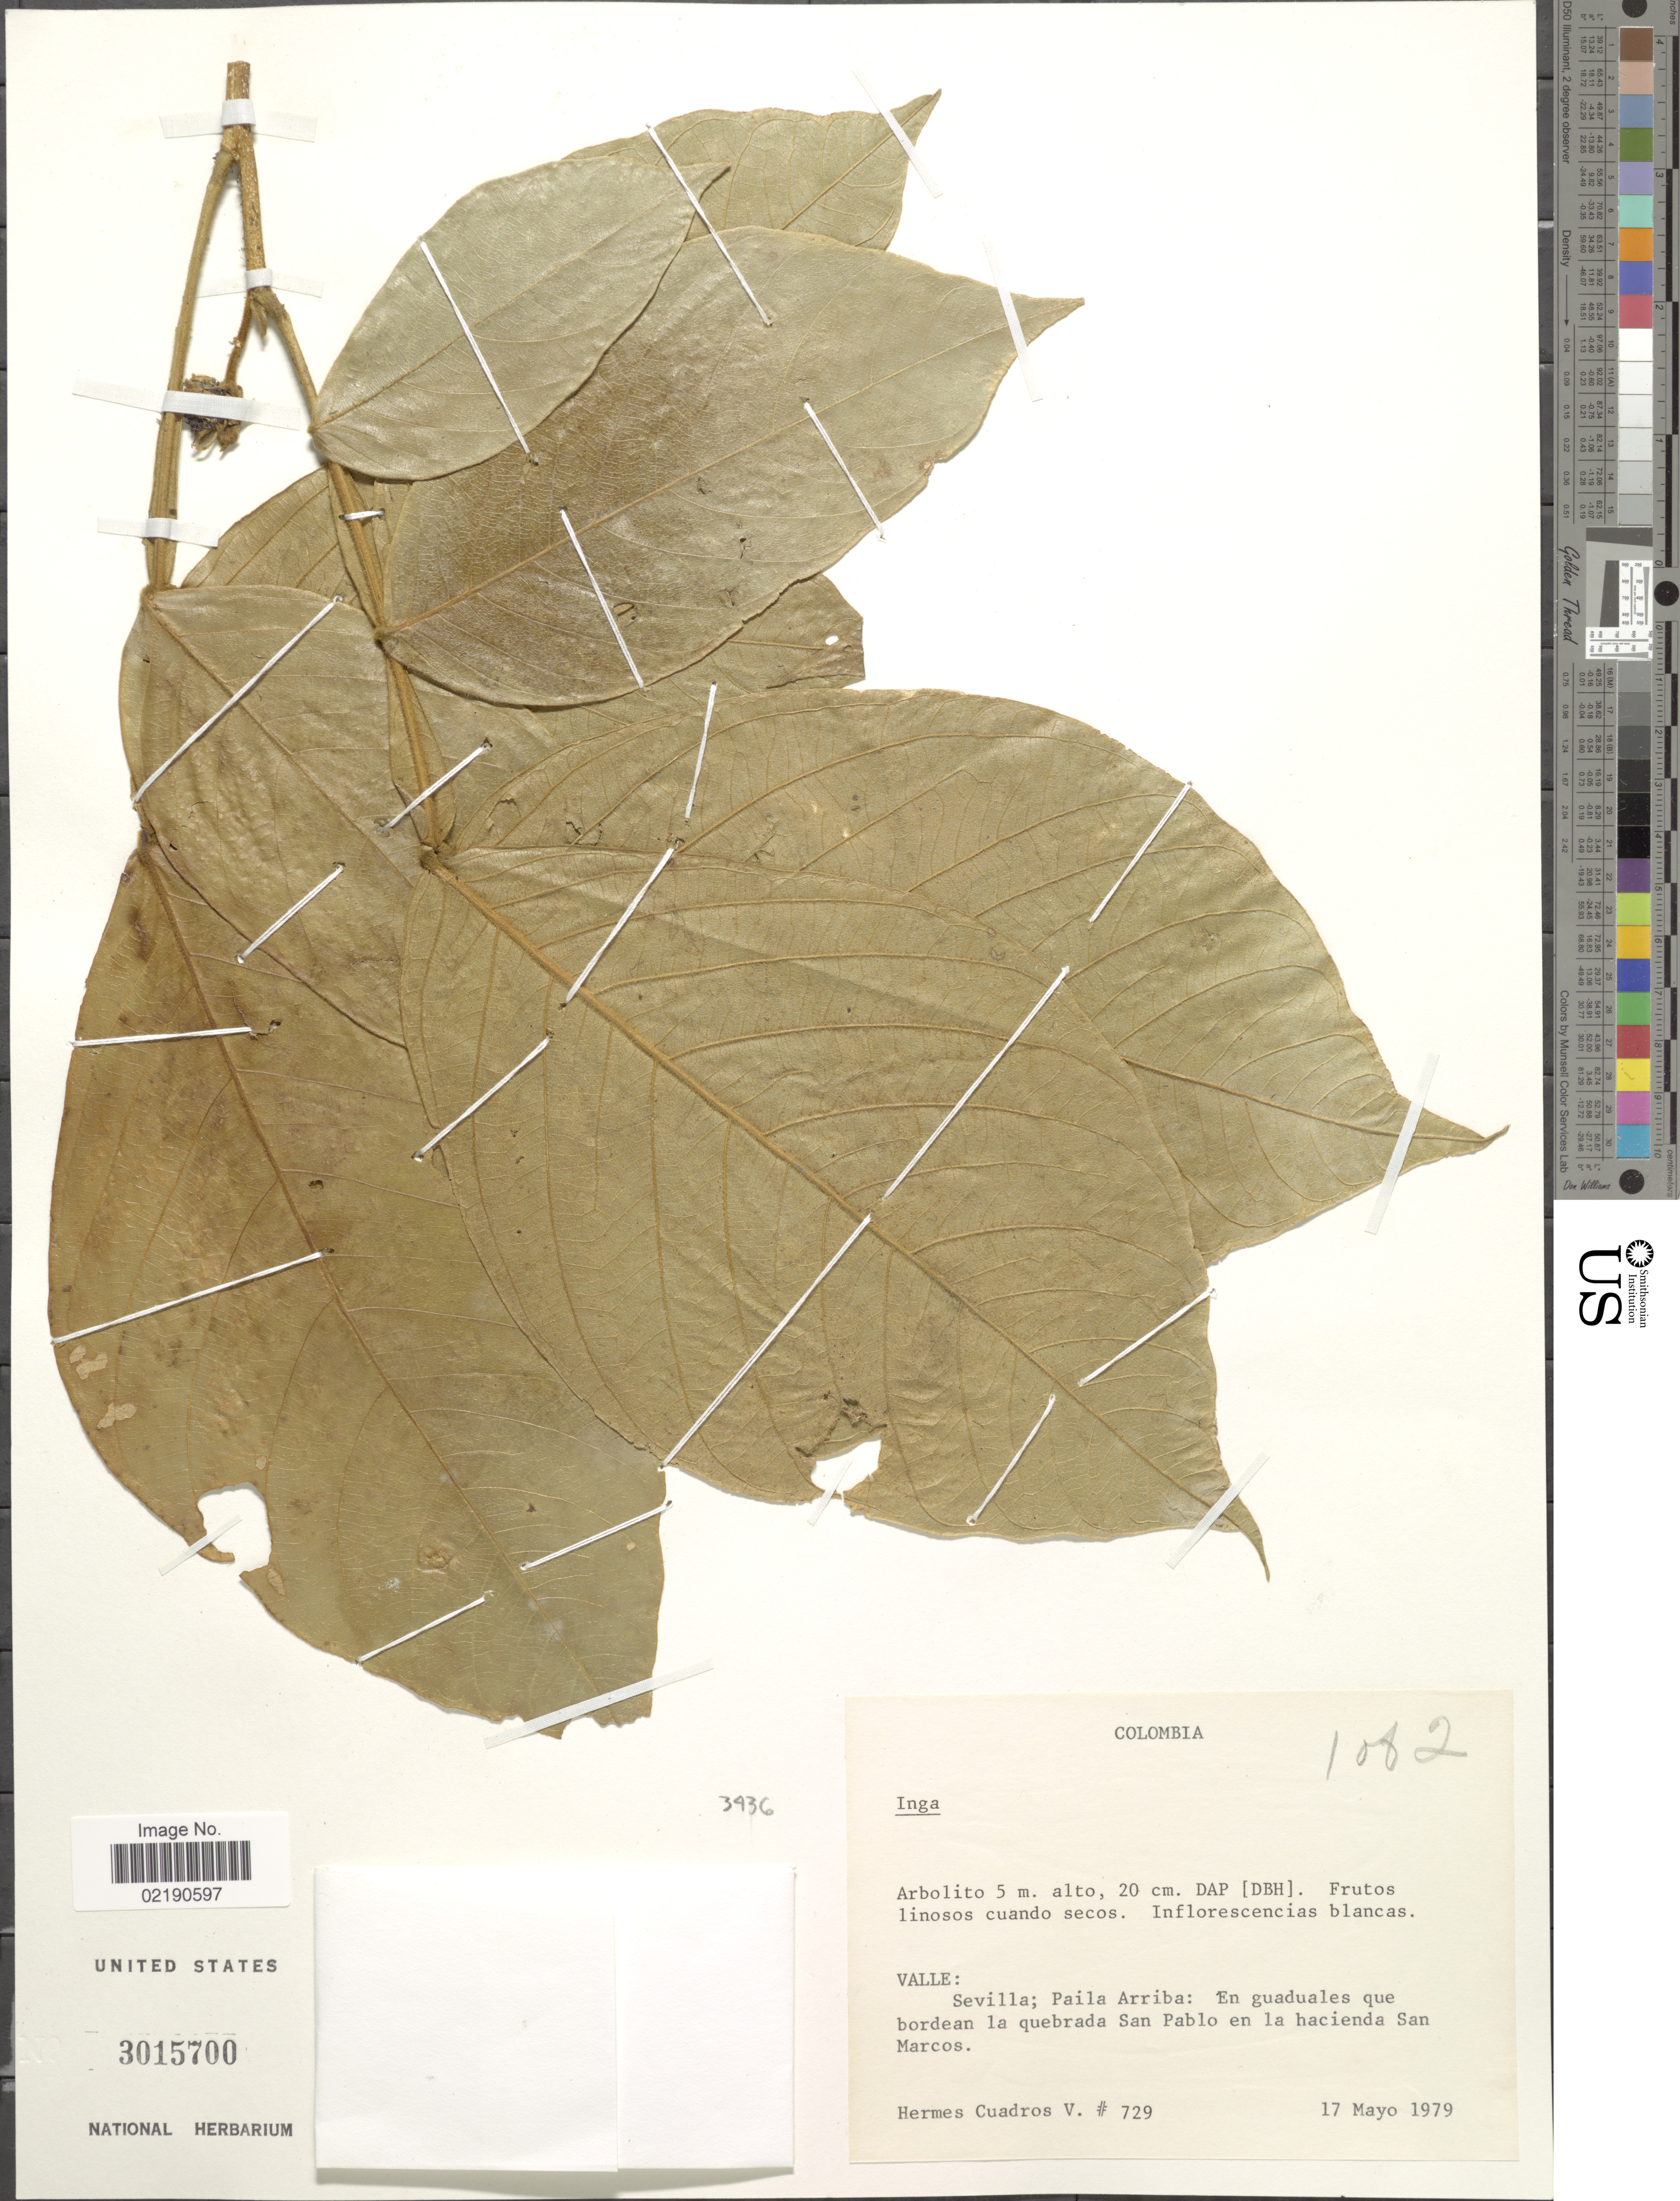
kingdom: Plantae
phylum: Tracheophyta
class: Magnoliopsida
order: Fabales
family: Fabaceae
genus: Inga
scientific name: Inga sp.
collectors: H. Cuadros V.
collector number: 729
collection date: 1979-05-17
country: Colombia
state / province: Valle del Cauca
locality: Valle: Sevilla; Paila Arriba: En guaduales que bordean la quebrada San Pablo en la hacienda San Marcos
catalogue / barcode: US 3015700